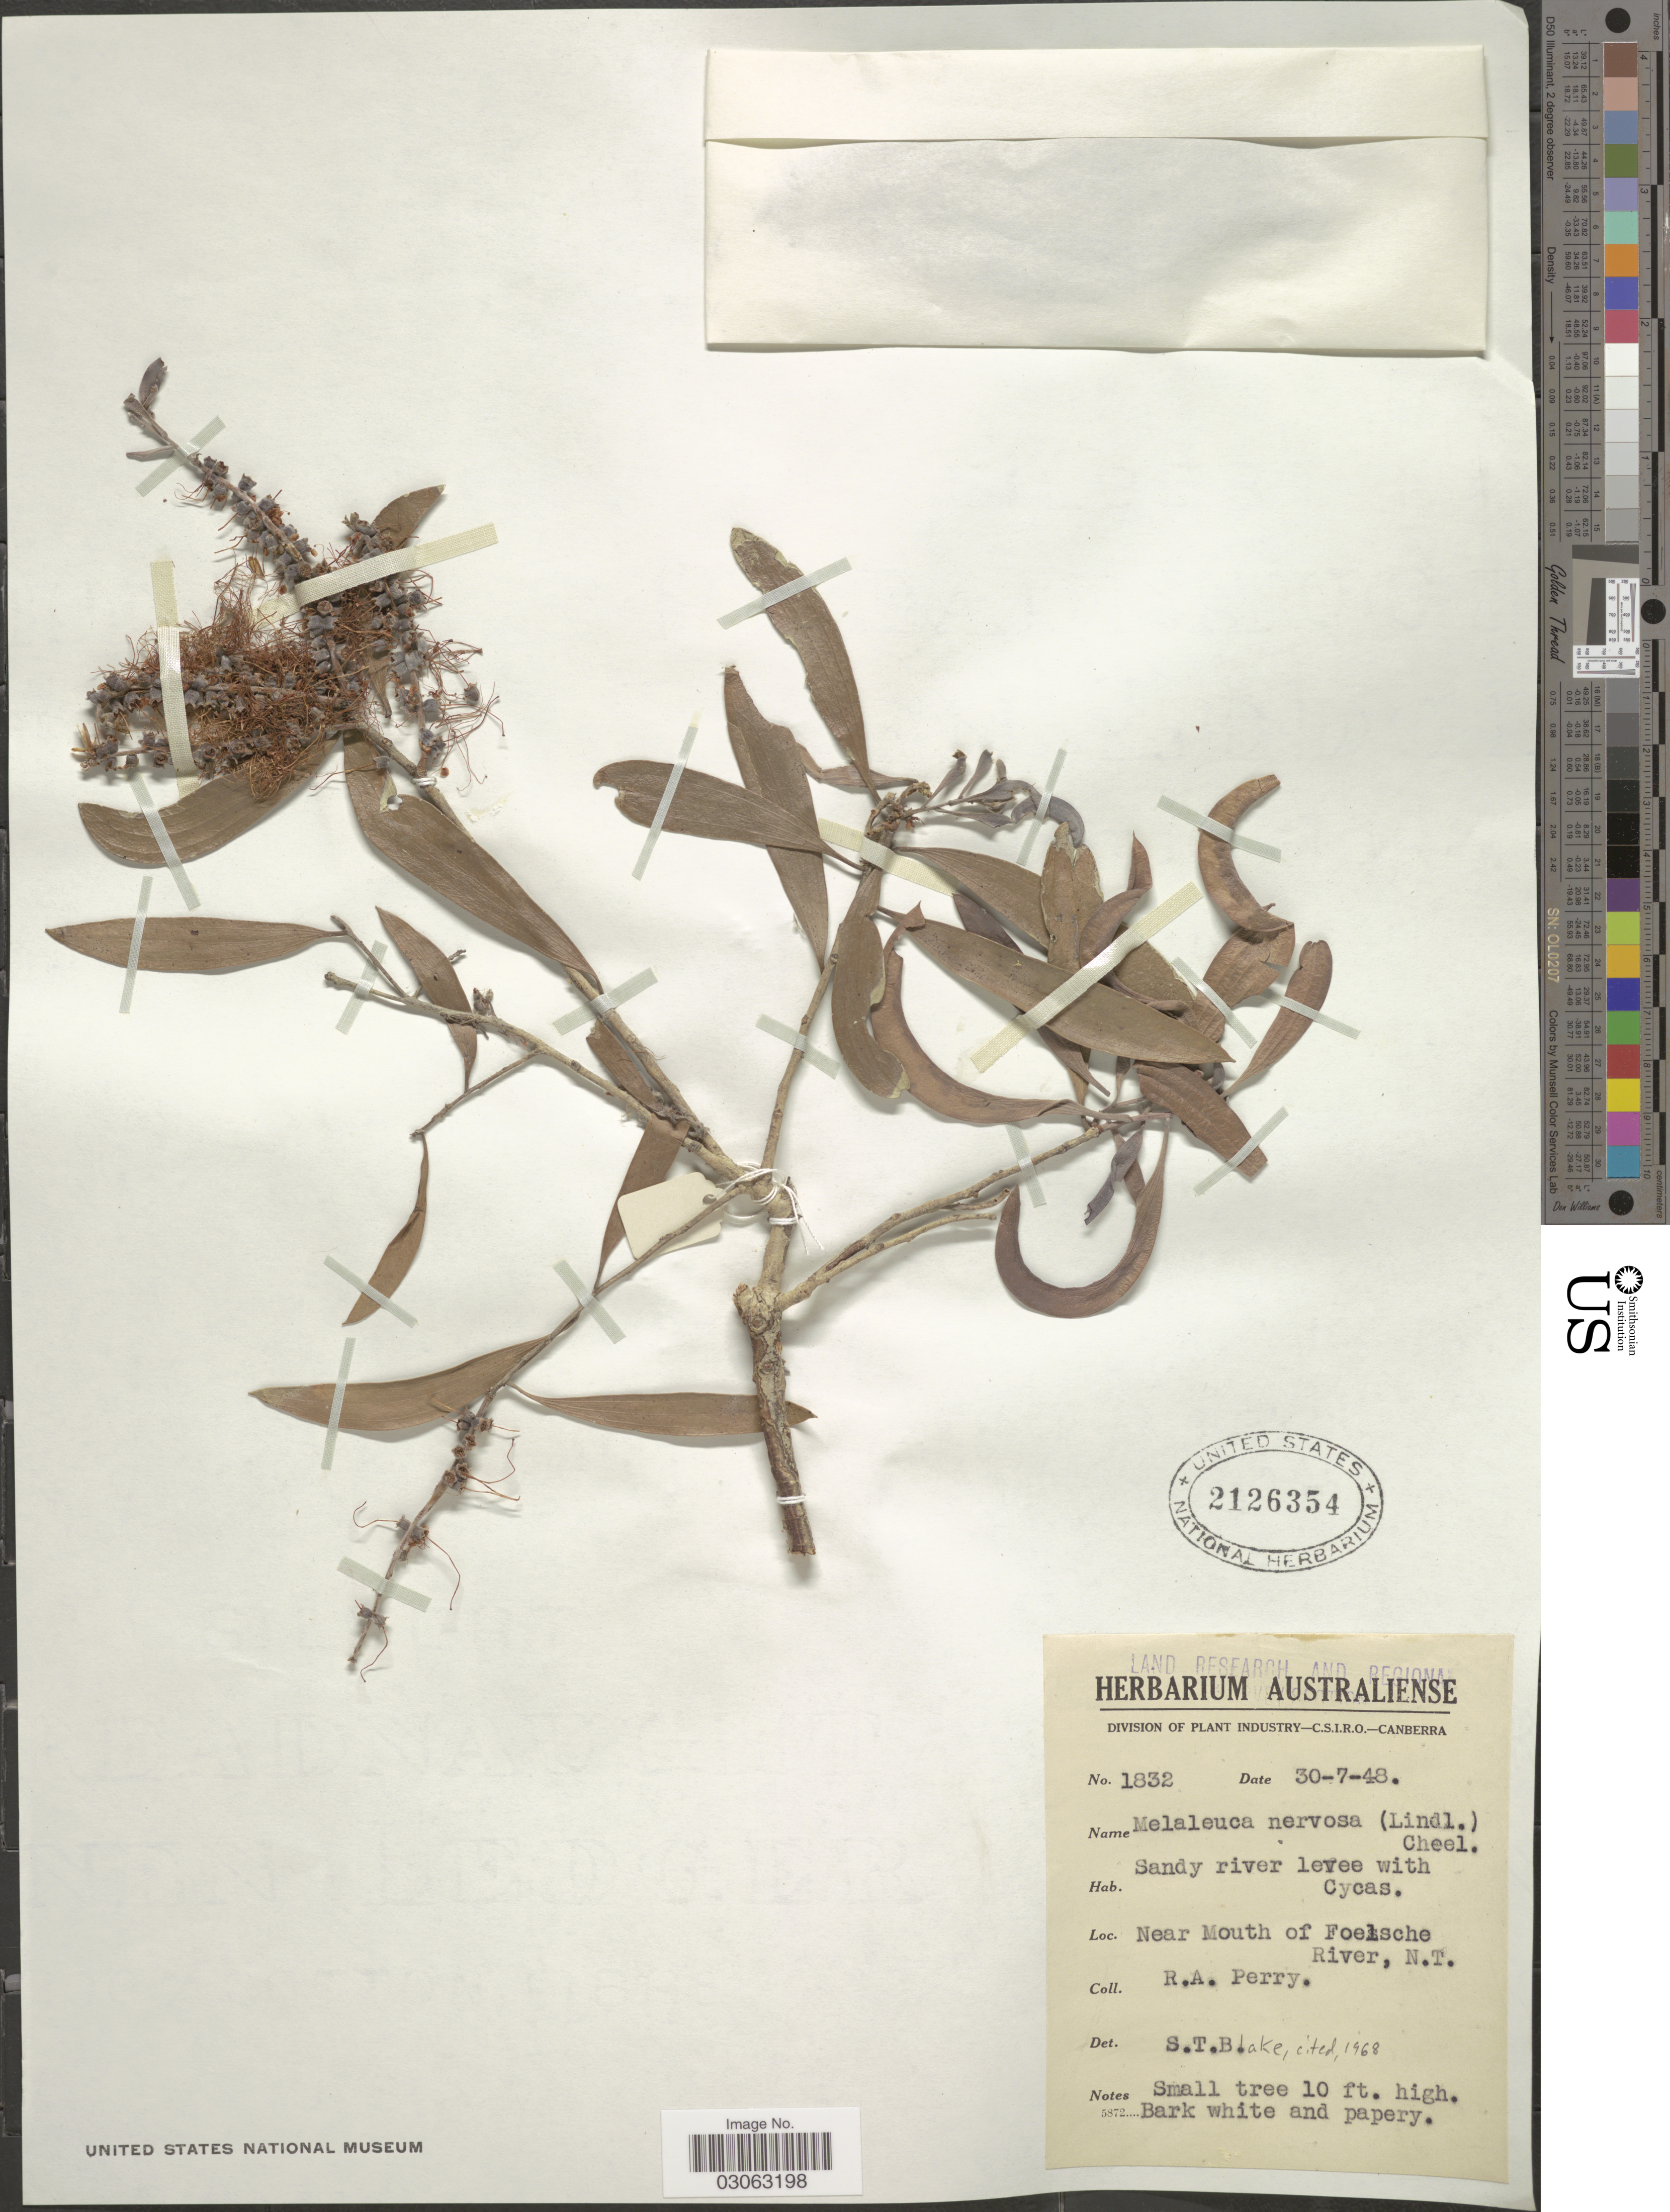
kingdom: Plantae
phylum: Tracheophyta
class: Magnoliopsida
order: Myrtales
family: Myrtaceae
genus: Melaleuca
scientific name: Melaleuca nervosa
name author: (Lindl.) Cheel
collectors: Perry, R. A.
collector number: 1832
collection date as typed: Transcribed d/m/y: 30/7/48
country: Australia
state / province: Northern Territory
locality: Near Mouth of Foelsche River, N. T.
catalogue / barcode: US 2126354